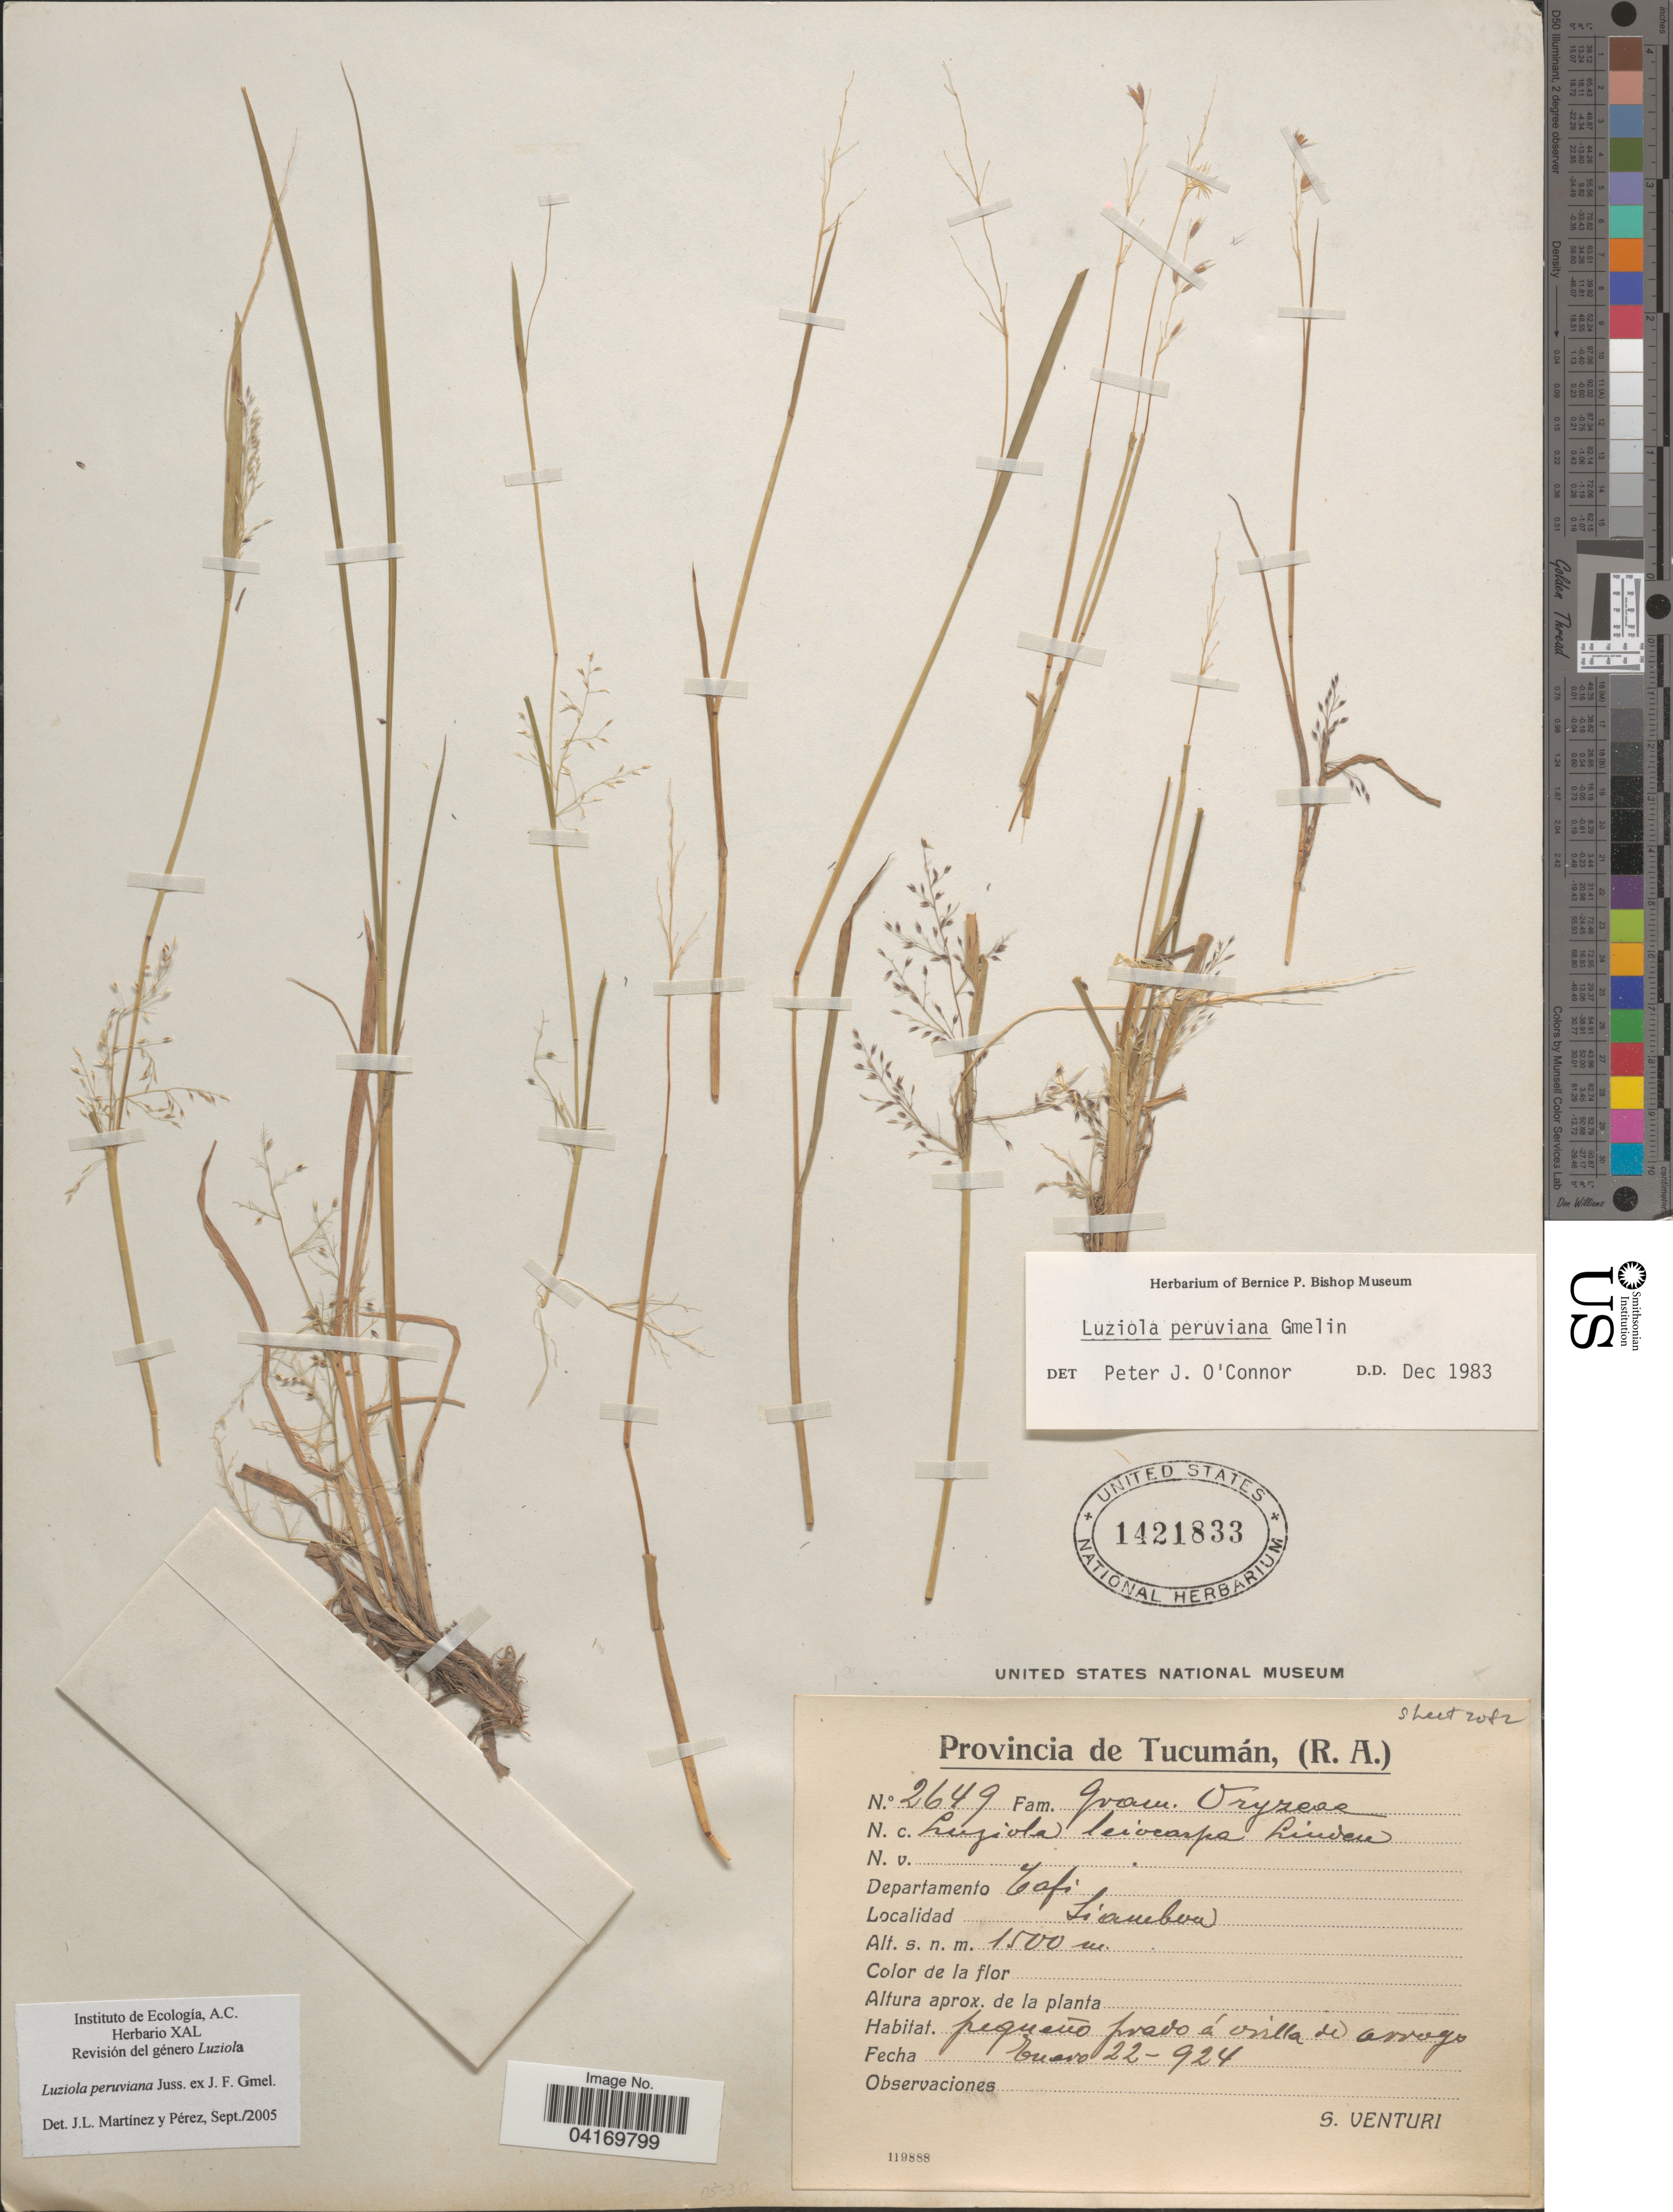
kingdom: Plantae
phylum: Tracheophyta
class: Liliopsida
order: Poales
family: Poaceae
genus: Luziola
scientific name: Luziola peruviana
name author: Juss. ex J.F. Gmel.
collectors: S. Venturi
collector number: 2649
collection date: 1924-01-22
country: Argentina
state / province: Tucuman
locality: Departamento Tafí. Siambon.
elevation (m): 1500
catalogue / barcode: US 1421833